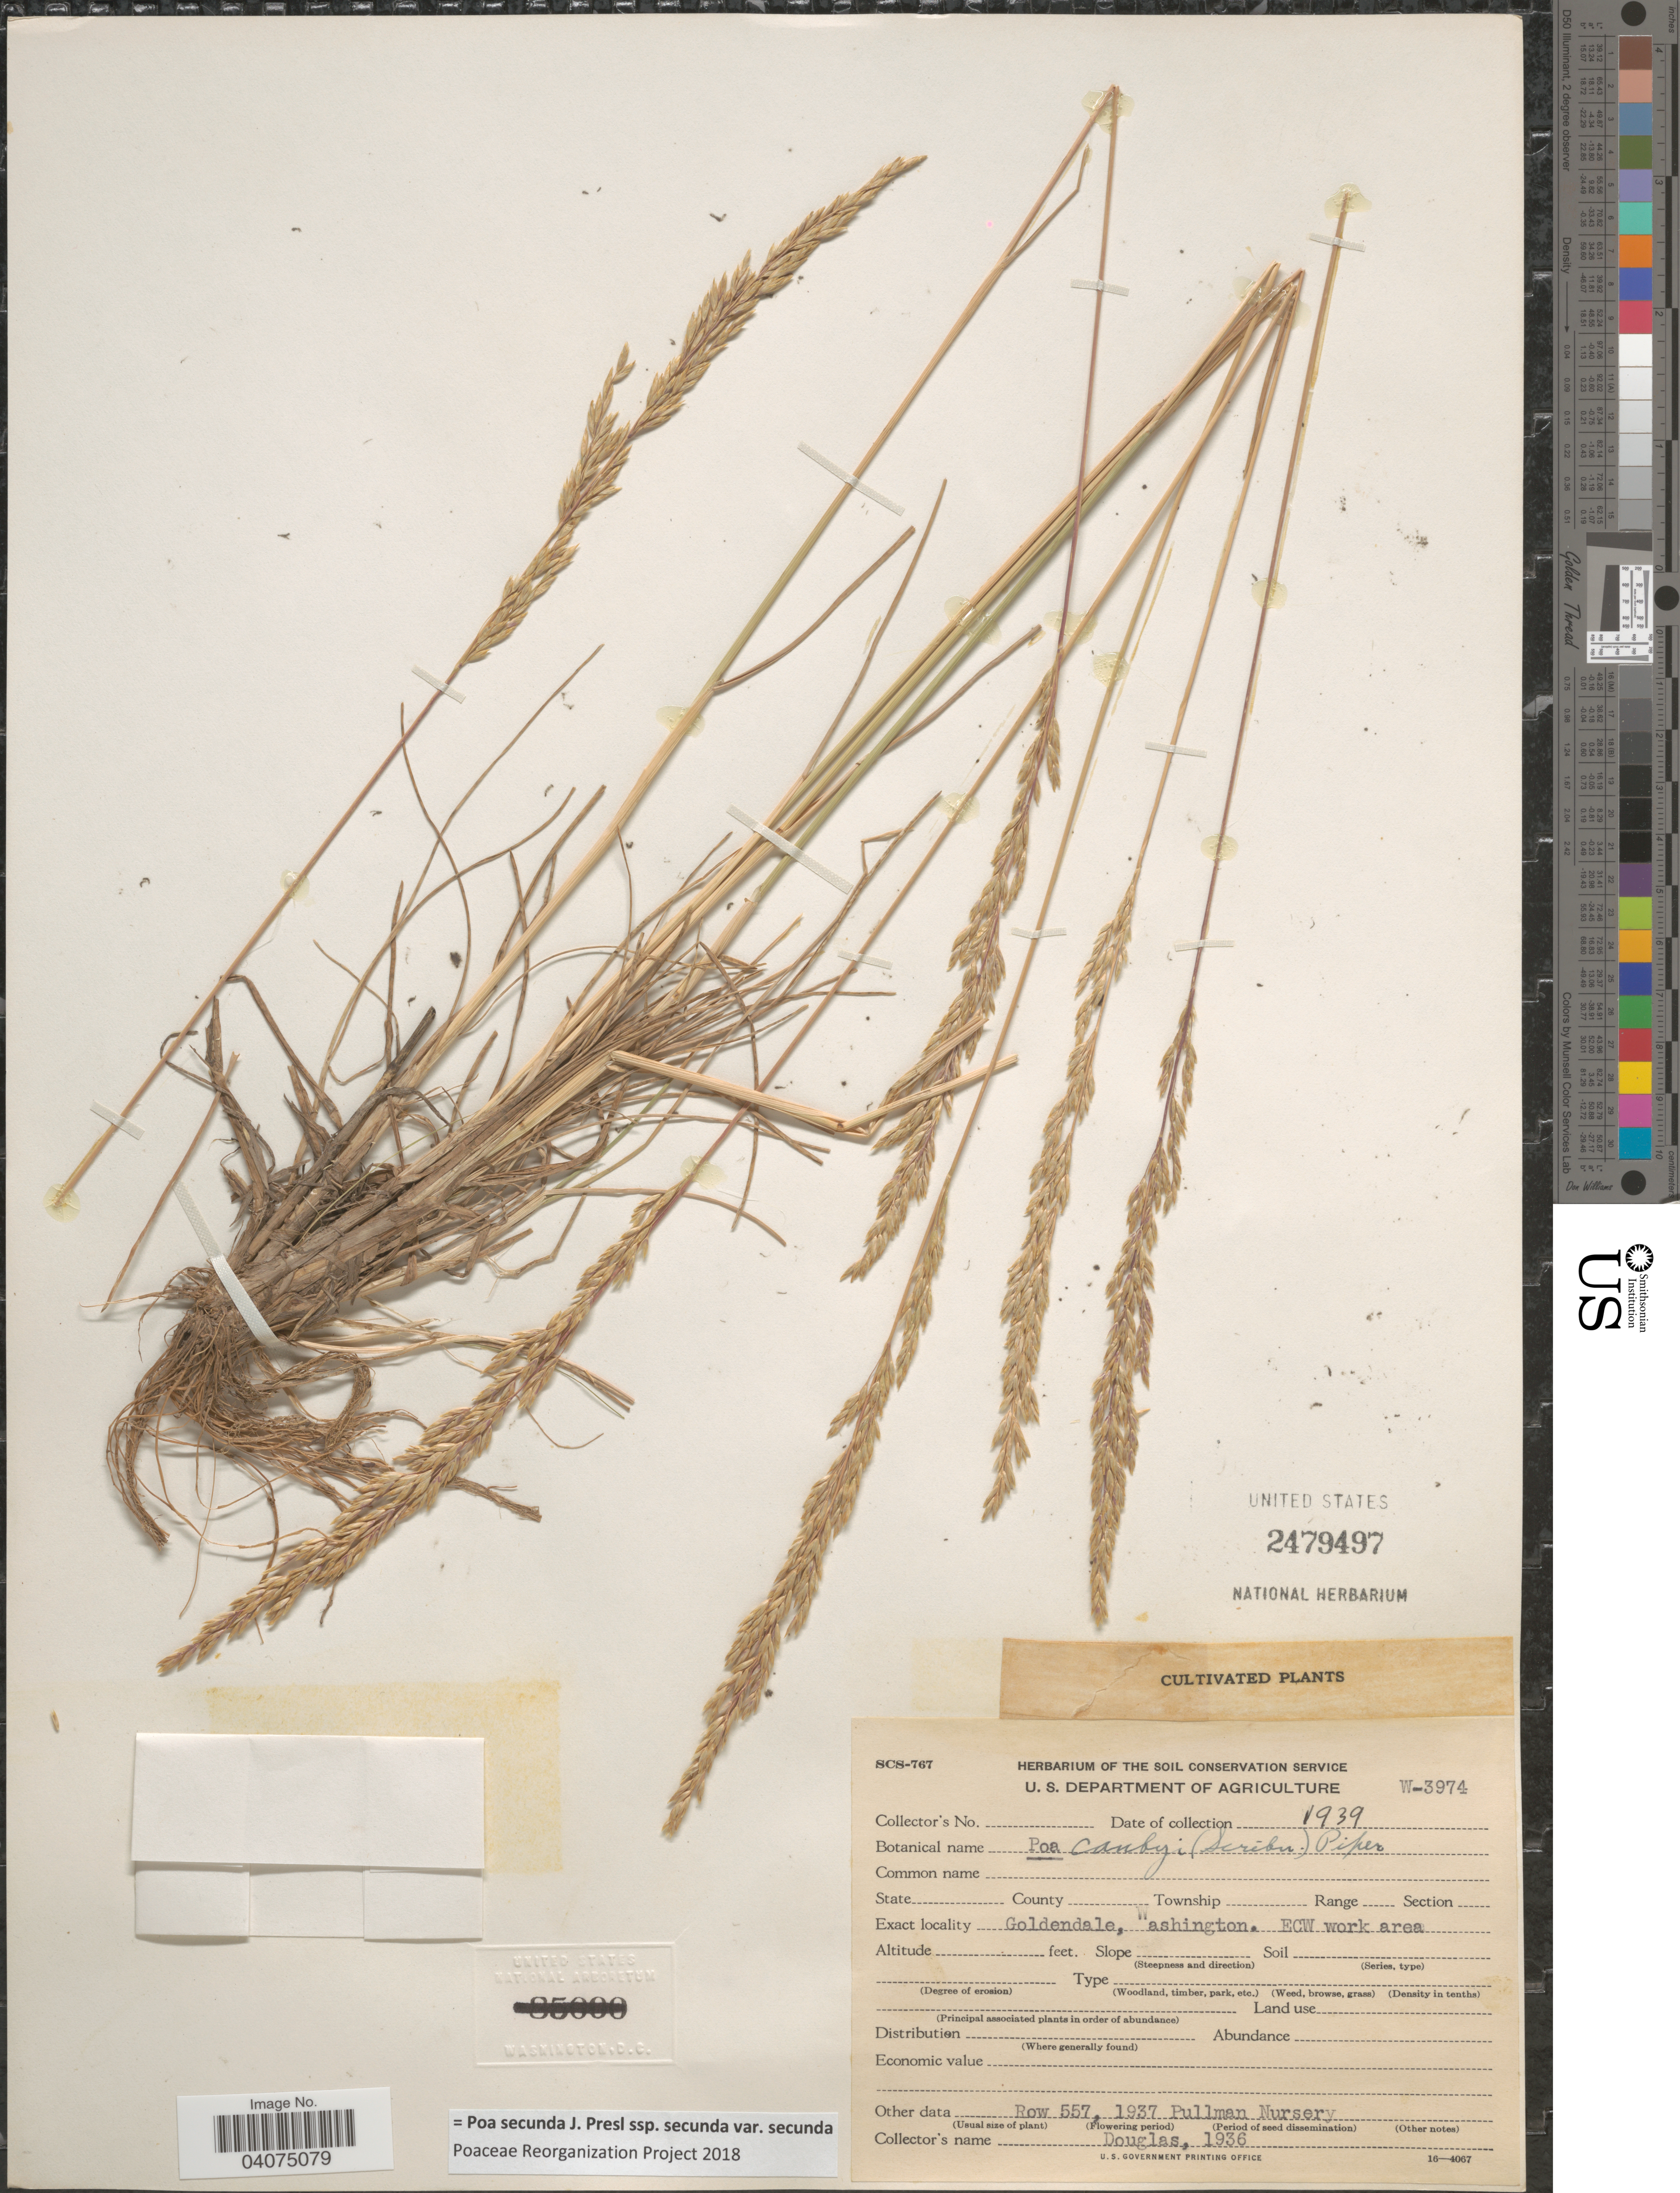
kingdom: Plantae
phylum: Tracheophyta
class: Liliopsida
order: Poales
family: Poaceae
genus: Poa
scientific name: Poa secunda subsp. secunda var. secunda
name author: J. Presl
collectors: P. Douglas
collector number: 1936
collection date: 1939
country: United States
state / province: Washington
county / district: Whitman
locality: Row 557, 1937 Pullman Nursery.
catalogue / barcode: US 2479497